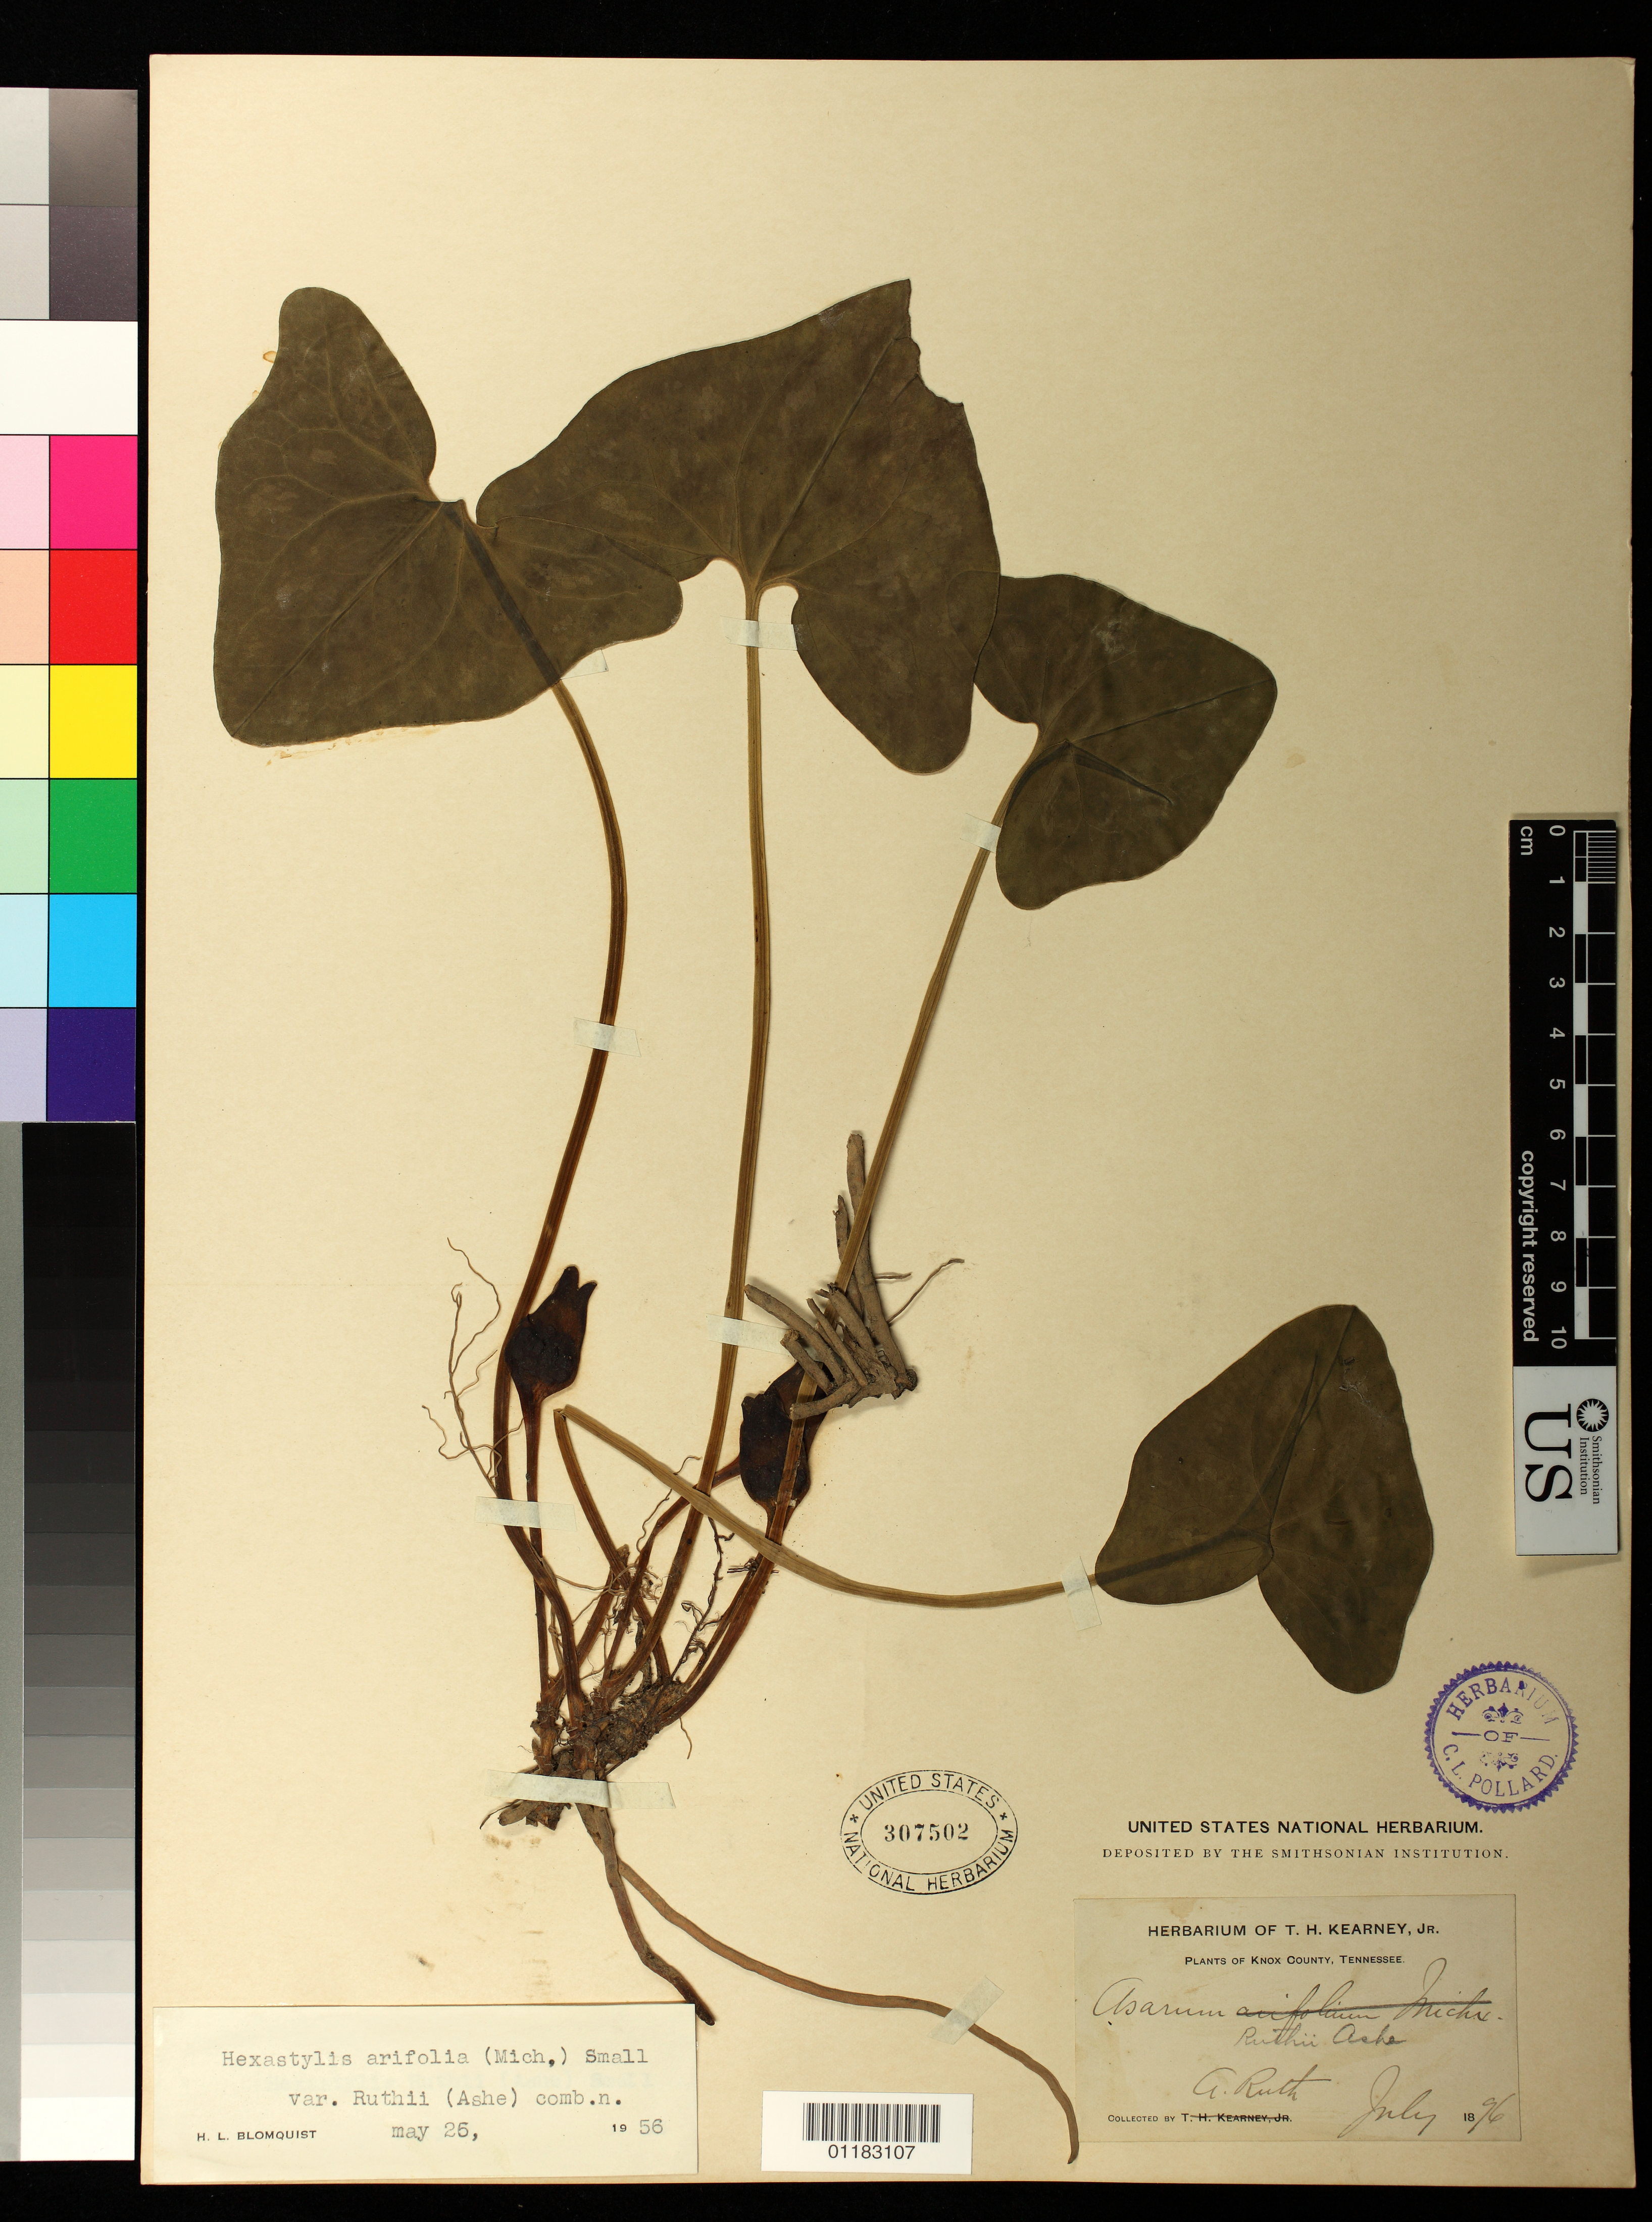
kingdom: Plantae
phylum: Tracheophyta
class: Magnoliopsida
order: Piperales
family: Aristolochiaceae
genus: Hexastylis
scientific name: Hexastylis ruthii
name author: Small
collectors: A. Ruth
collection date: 1896-07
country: United States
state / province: Tennessee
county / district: Knox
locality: Knox County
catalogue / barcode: US 307502